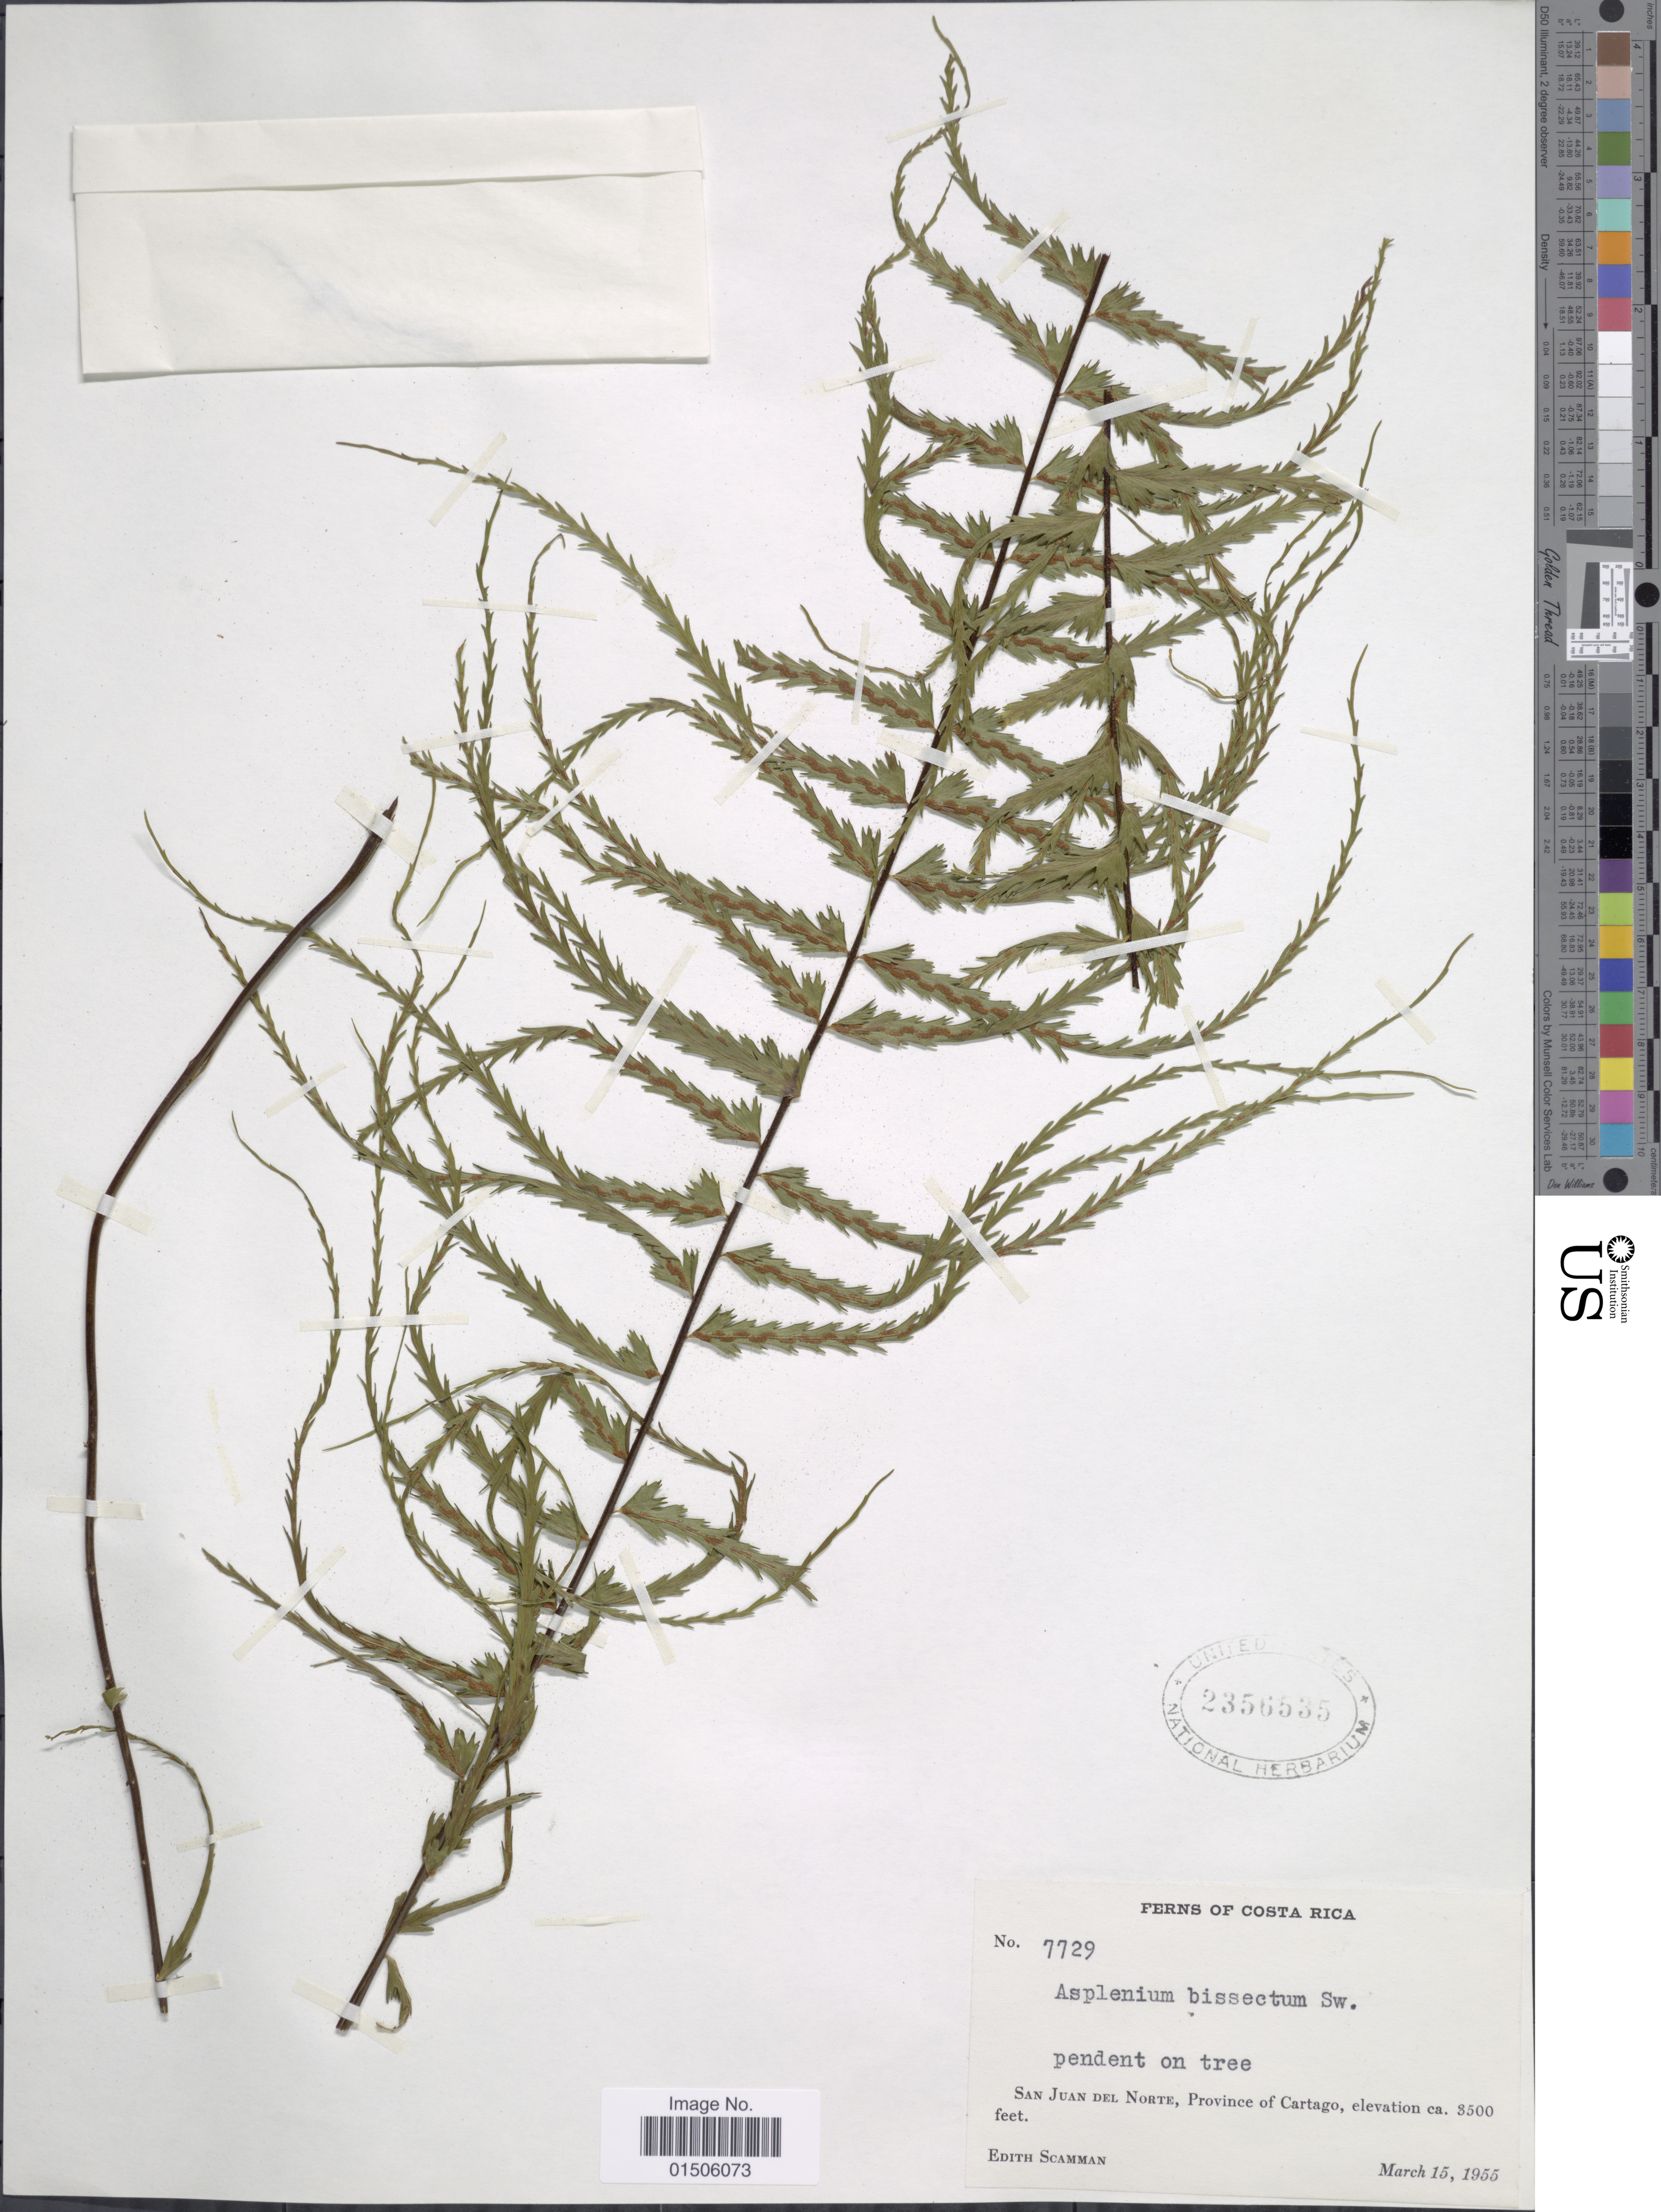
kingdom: Plantae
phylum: Tracheophyta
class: Polypodiopsida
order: Polypodiales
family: Aspleniaceae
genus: Asplenium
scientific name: Asplenium dissectum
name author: Sw.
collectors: E. Scamman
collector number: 7729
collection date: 1955-03-15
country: Costa Rica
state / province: Cartago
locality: San Juan Del Norte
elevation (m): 1067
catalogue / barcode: US 2356535